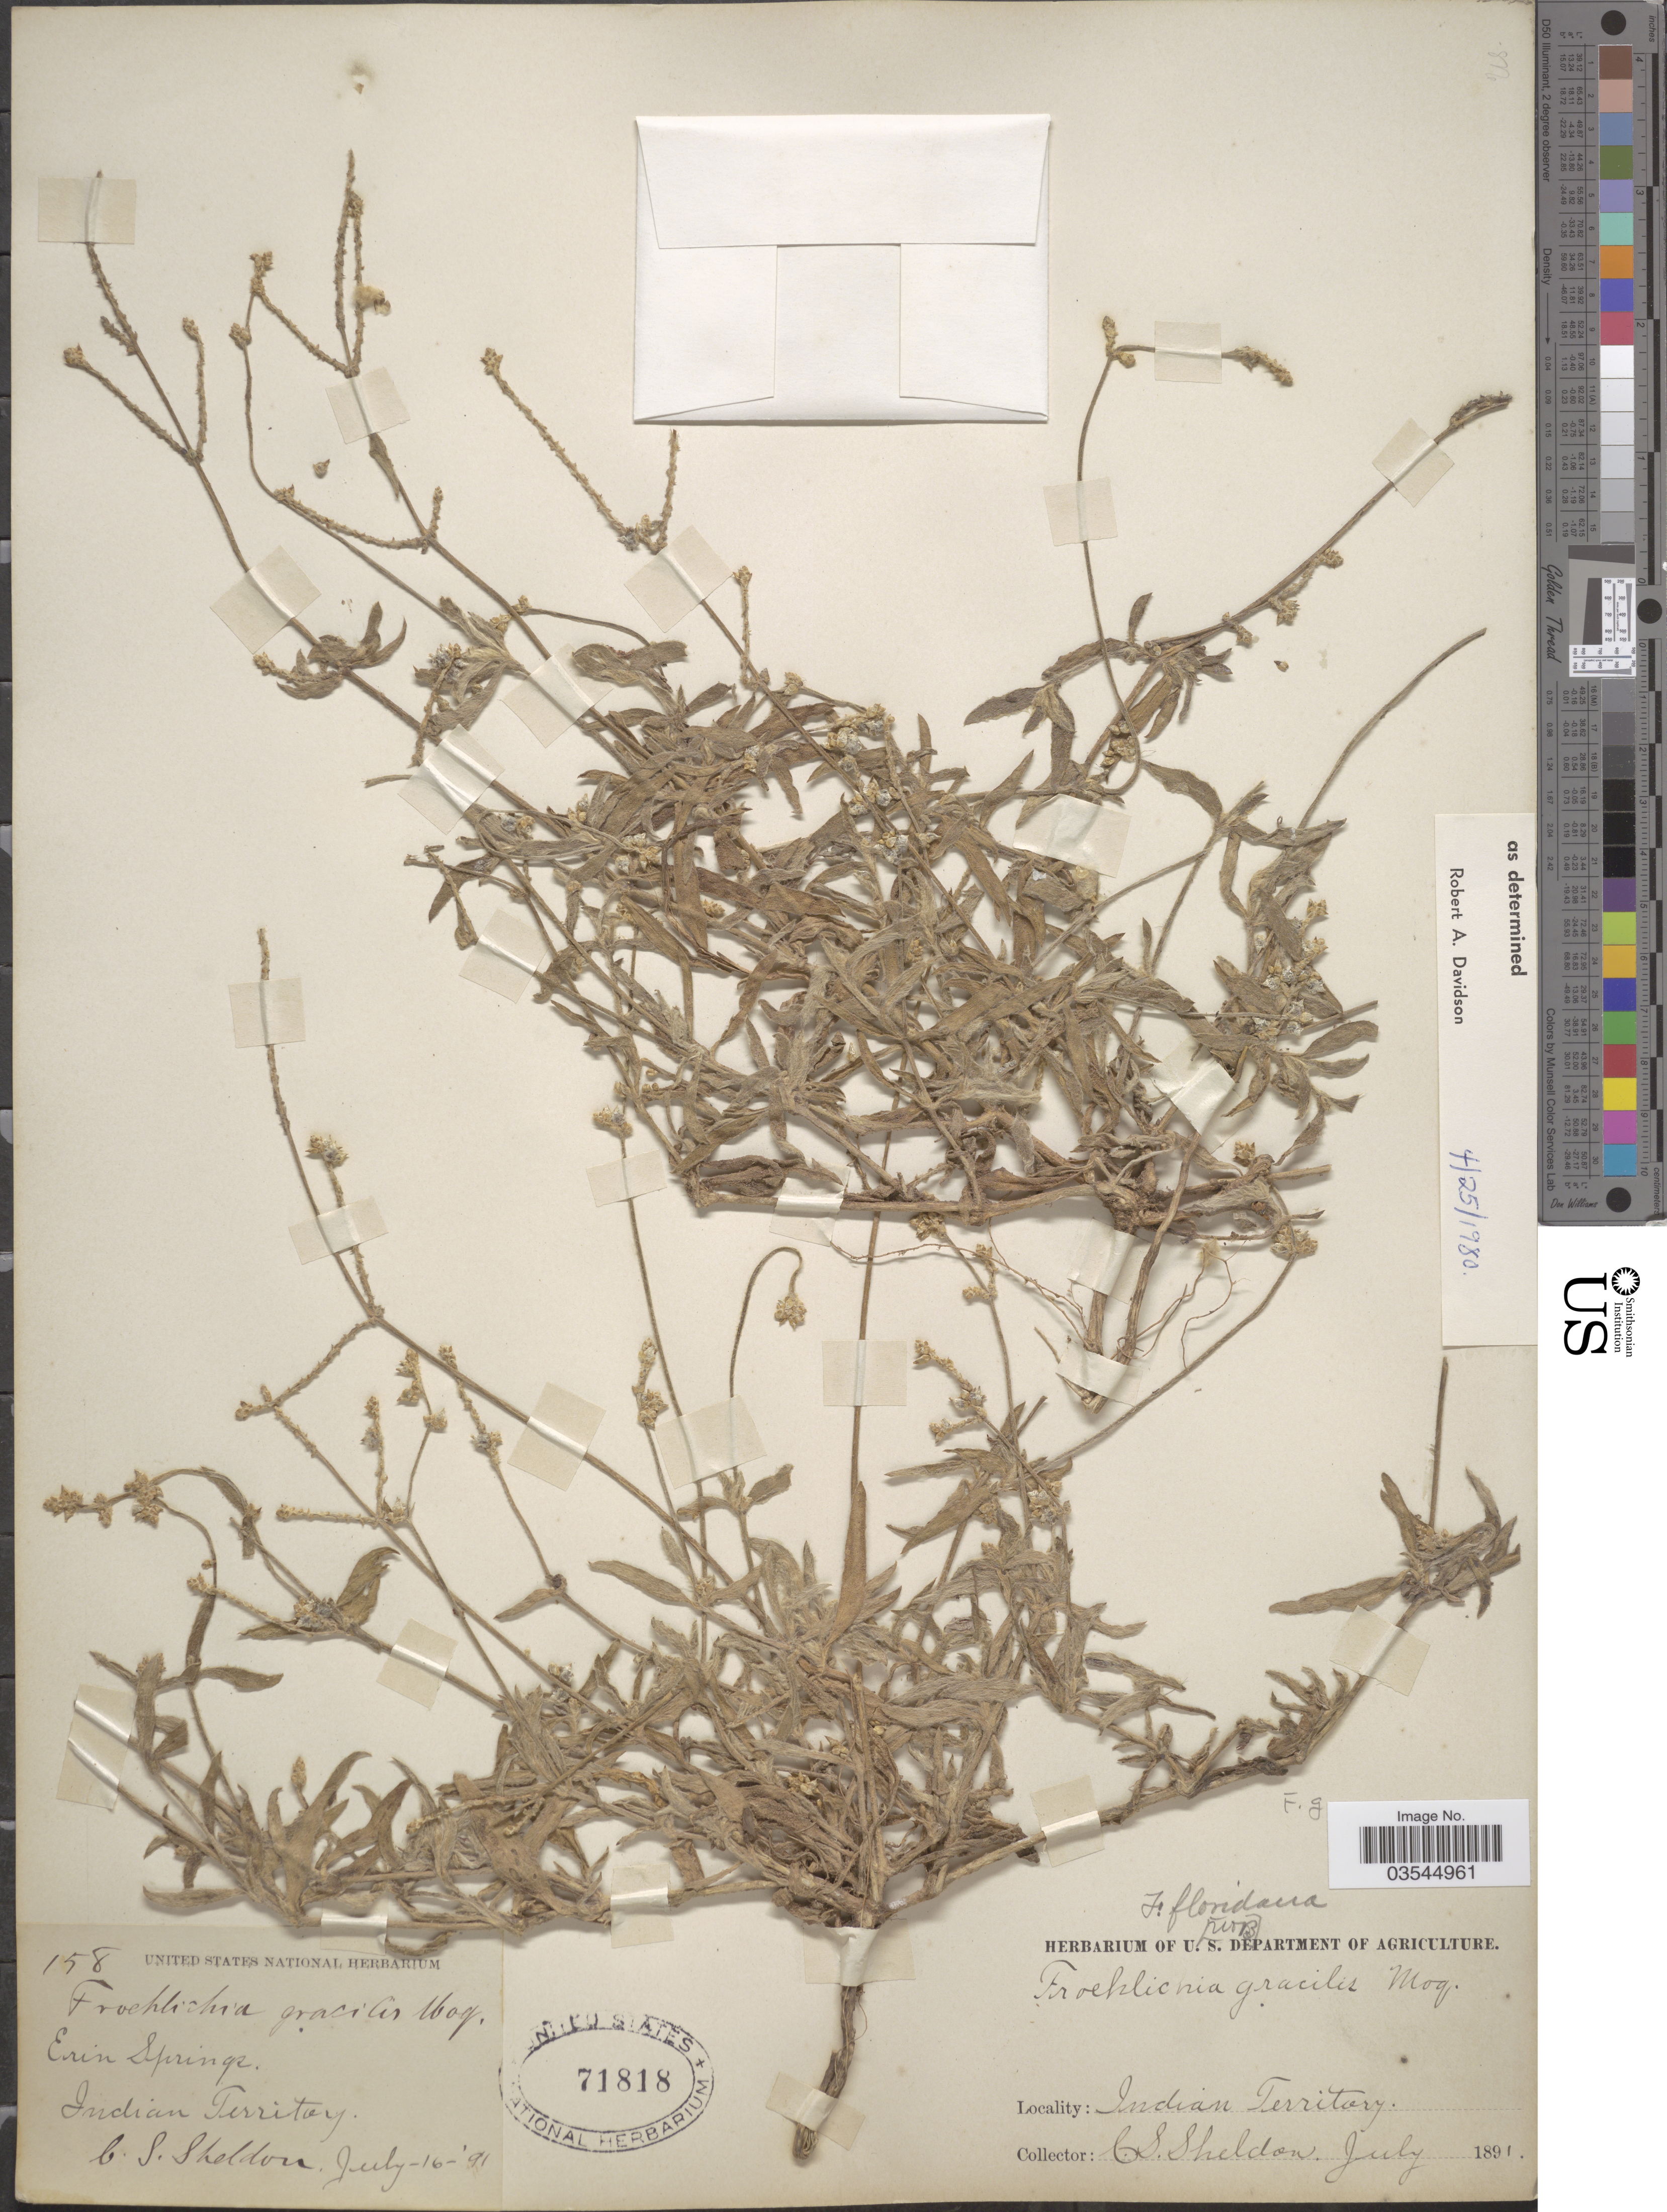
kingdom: Plantae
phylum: Tracheophyta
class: Magnoliopsida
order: Caryophyllales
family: Amaranthaceae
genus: Froelichia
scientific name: Froelichia gracilis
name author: (Hook.) Moq.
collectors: C. S. Sheldon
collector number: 158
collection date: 1891-07-16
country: United States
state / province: Oklahoma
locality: Erin Springs Indian Territory.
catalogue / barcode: US 71818